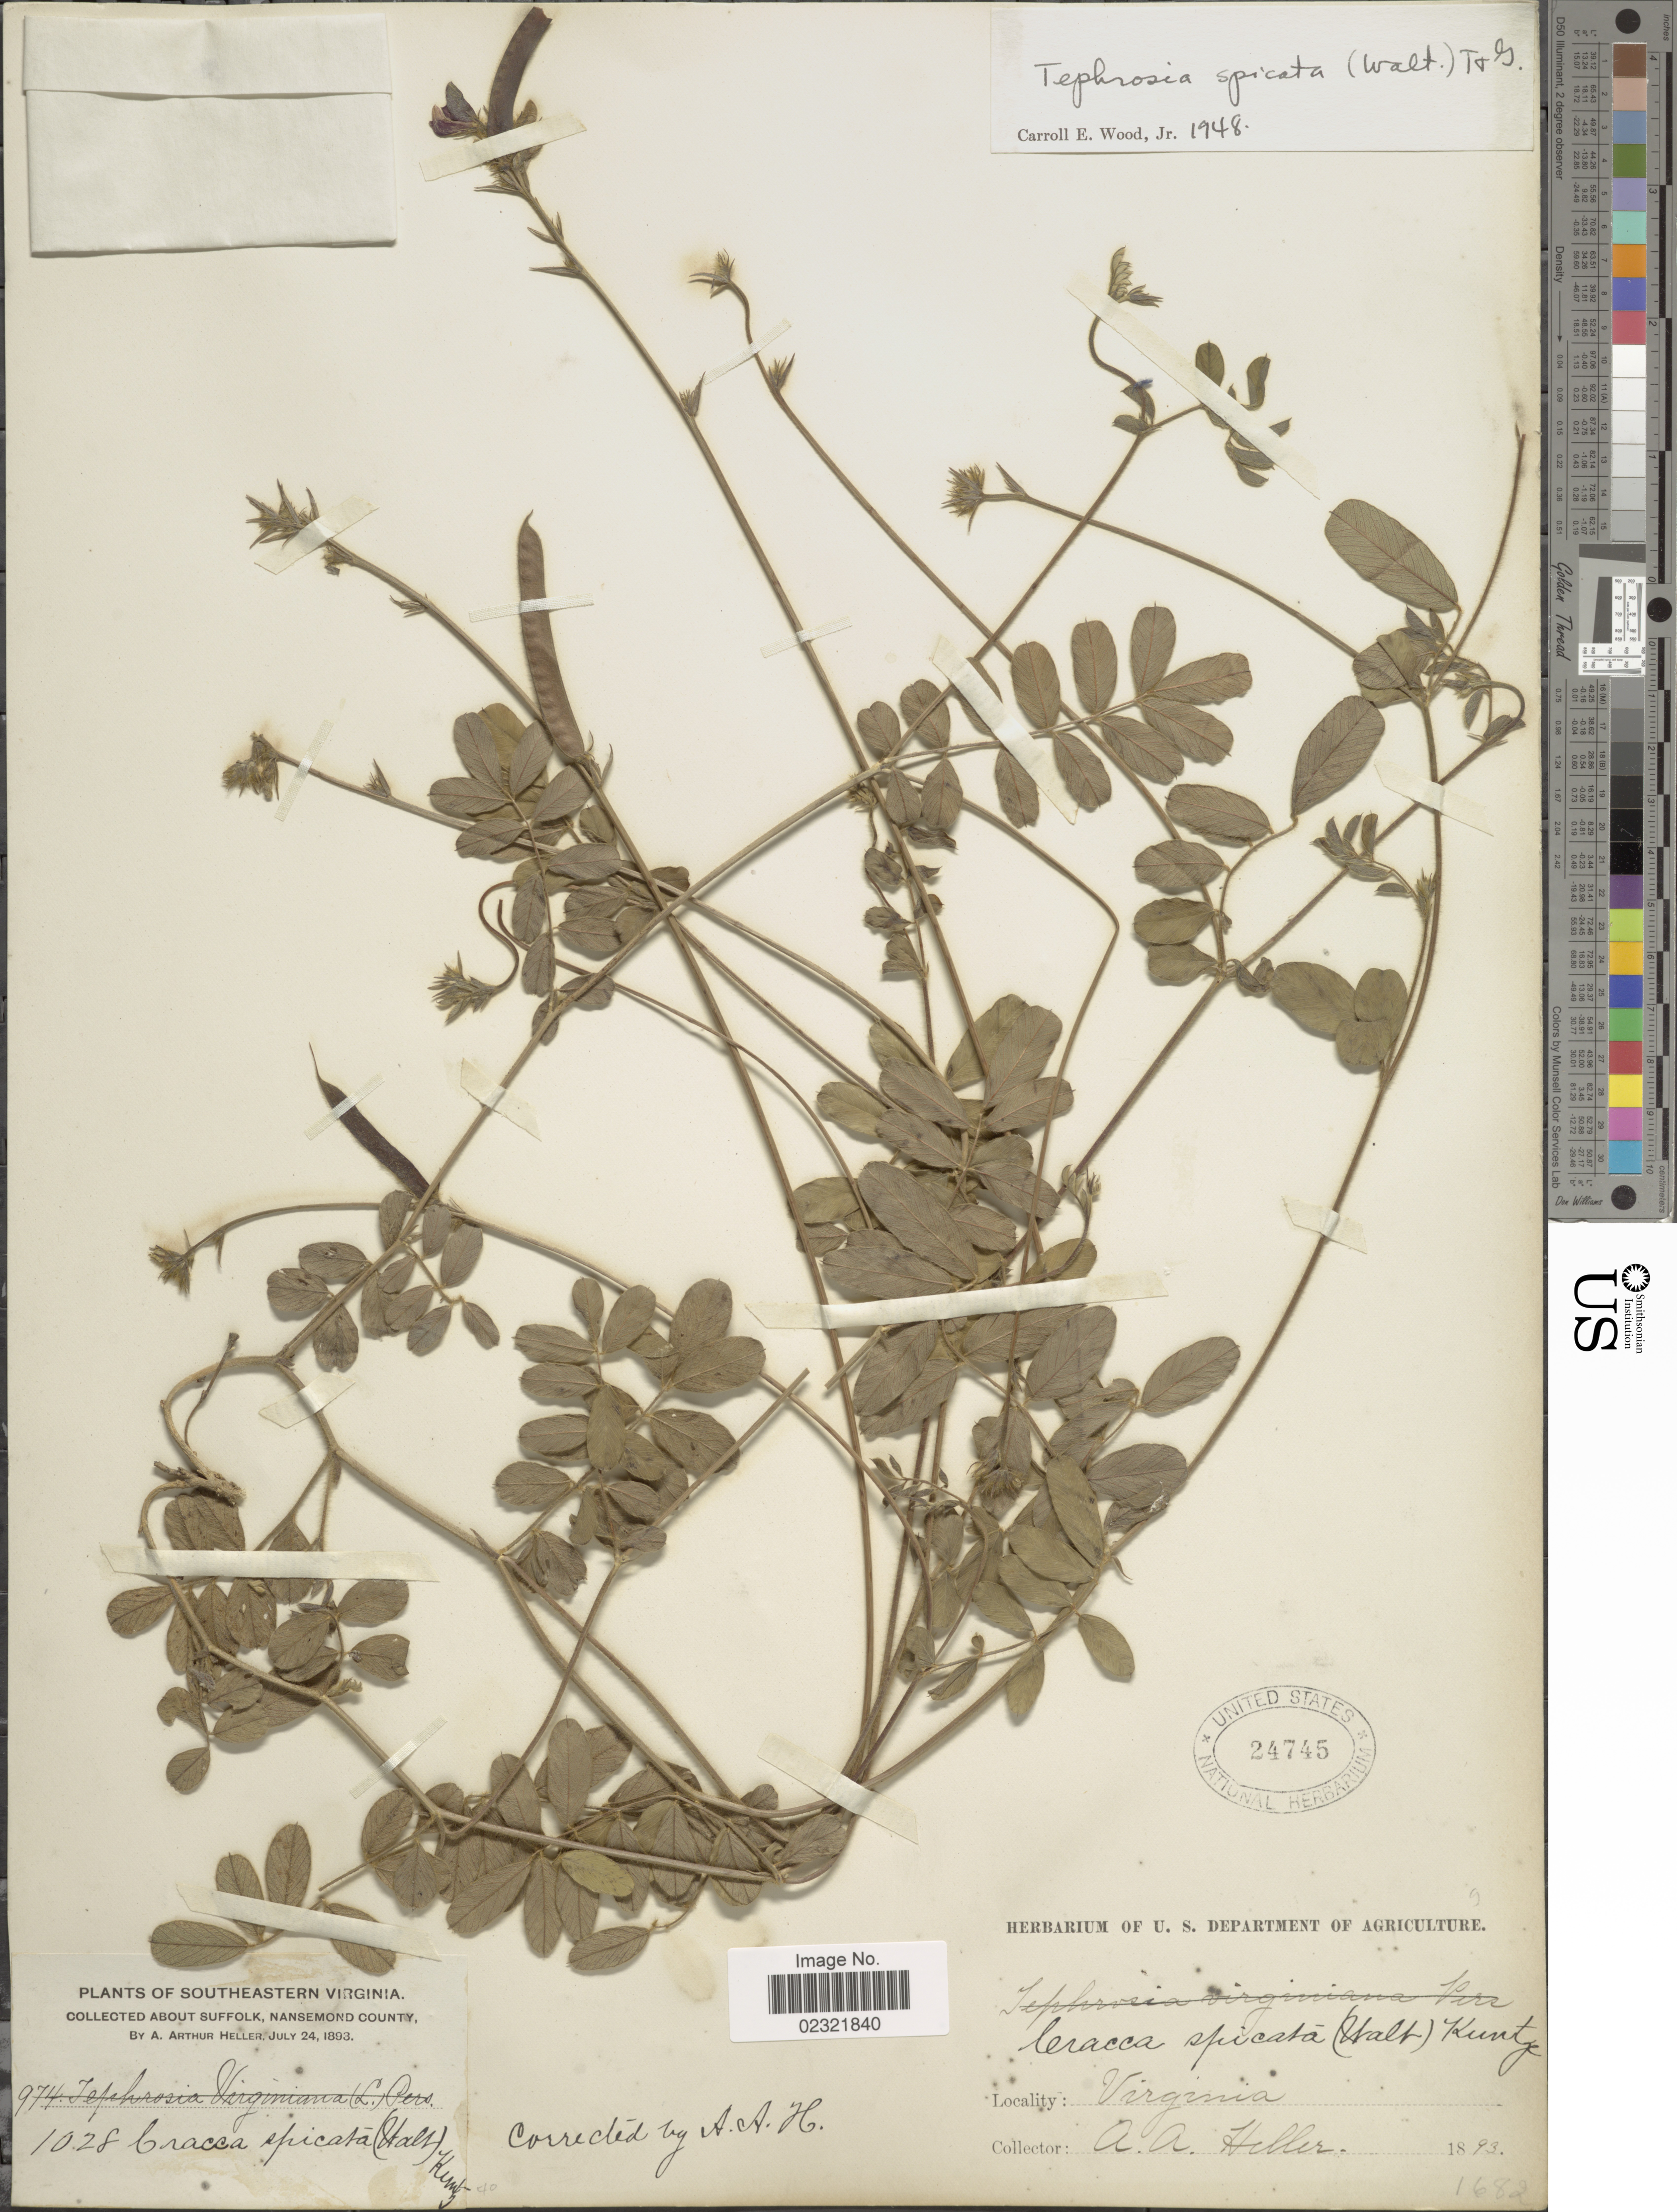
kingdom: Plantae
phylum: Tracheophyta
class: Magnoliopsida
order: Fabales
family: Fabaceae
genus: Tephrosia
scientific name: Tephrosia spicata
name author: (Walter) Torr. & A. Gray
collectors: A. A. Heller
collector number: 1028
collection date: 1893-07-24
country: United States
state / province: Virginia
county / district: City of Suffolk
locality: Southeastern Virginia, About Suffolk, Nansemond County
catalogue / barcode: US 24745